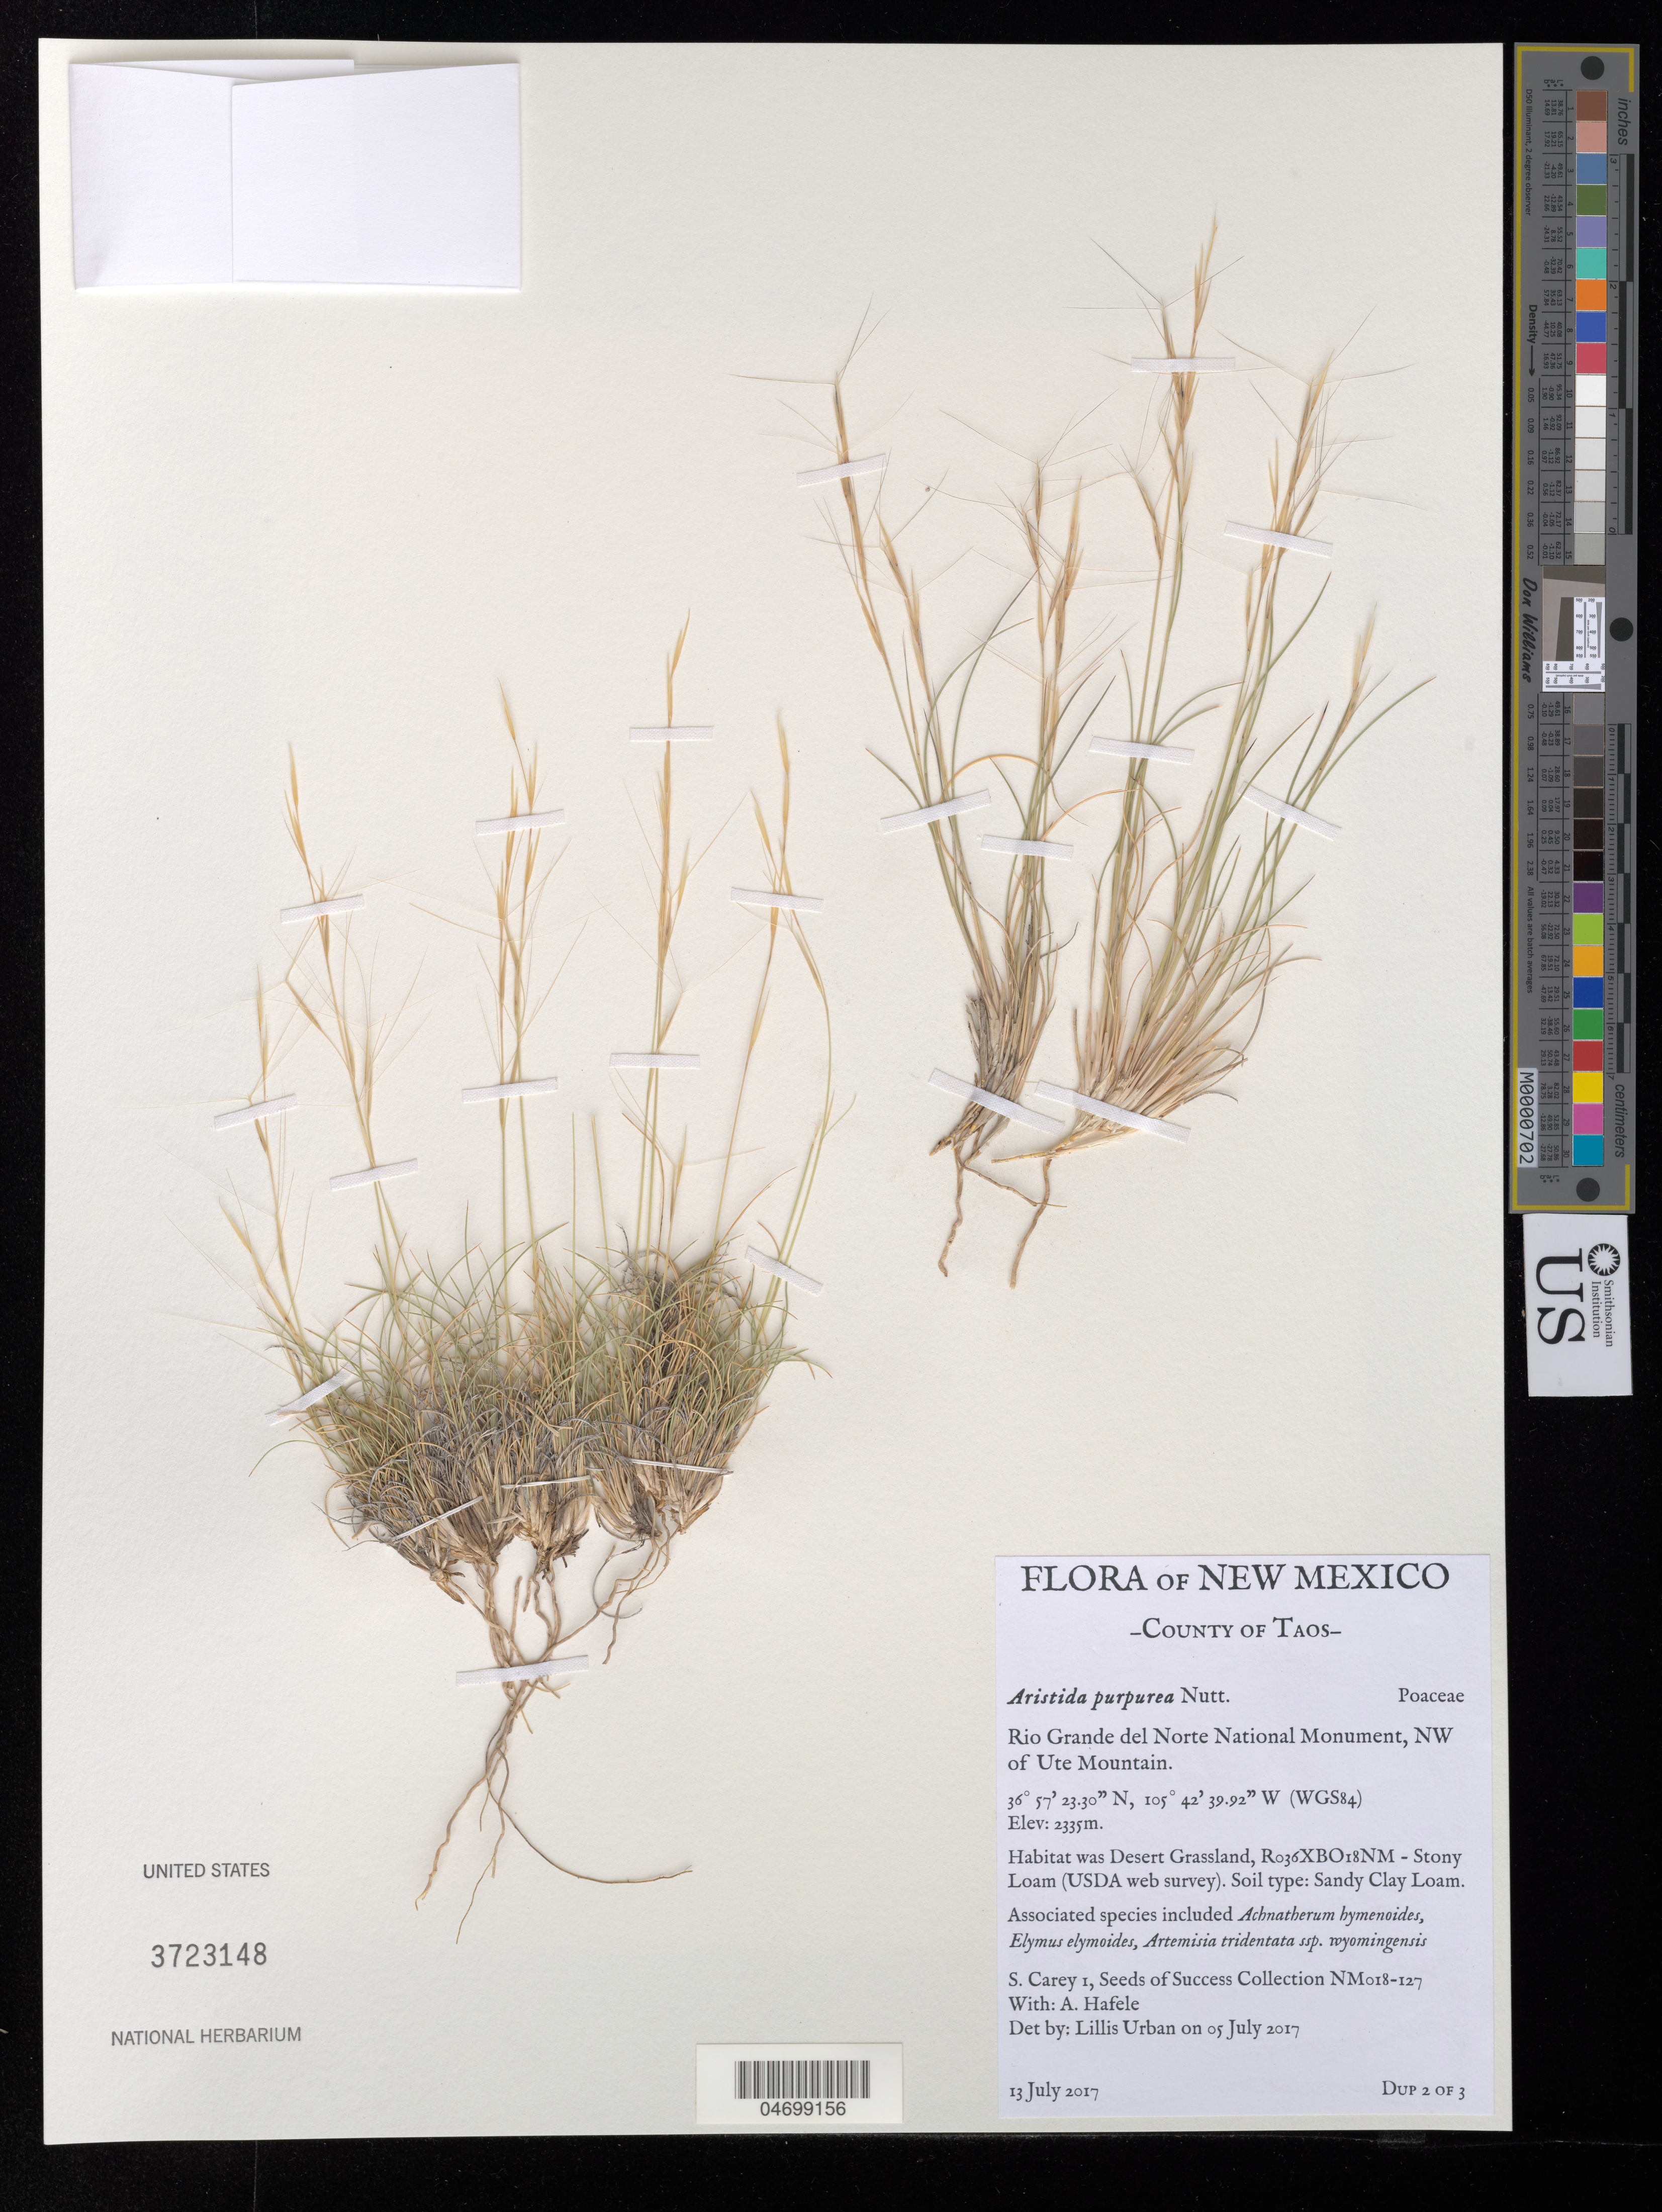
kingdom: Plantae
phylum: Tracheophyta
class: Liliopsida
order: Poales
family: Poaceae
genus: Aristida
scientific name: Aristida purpurea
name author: Nutt.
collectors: S. Carey & A. Hafele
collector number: NM018-127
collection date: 2017-07-13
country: United States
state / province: New Mexico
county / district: Taos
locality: Rio Grande del Norte National Monument, NW side of Ute Mt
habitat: R036XBO18NM - Stony Loam (USDA web survey). Sandy Clay Loam. With Achnatherum hymenoides, Elymus elymoides, Artemisia tridentata.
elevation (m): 2335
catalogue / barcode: US 3723148